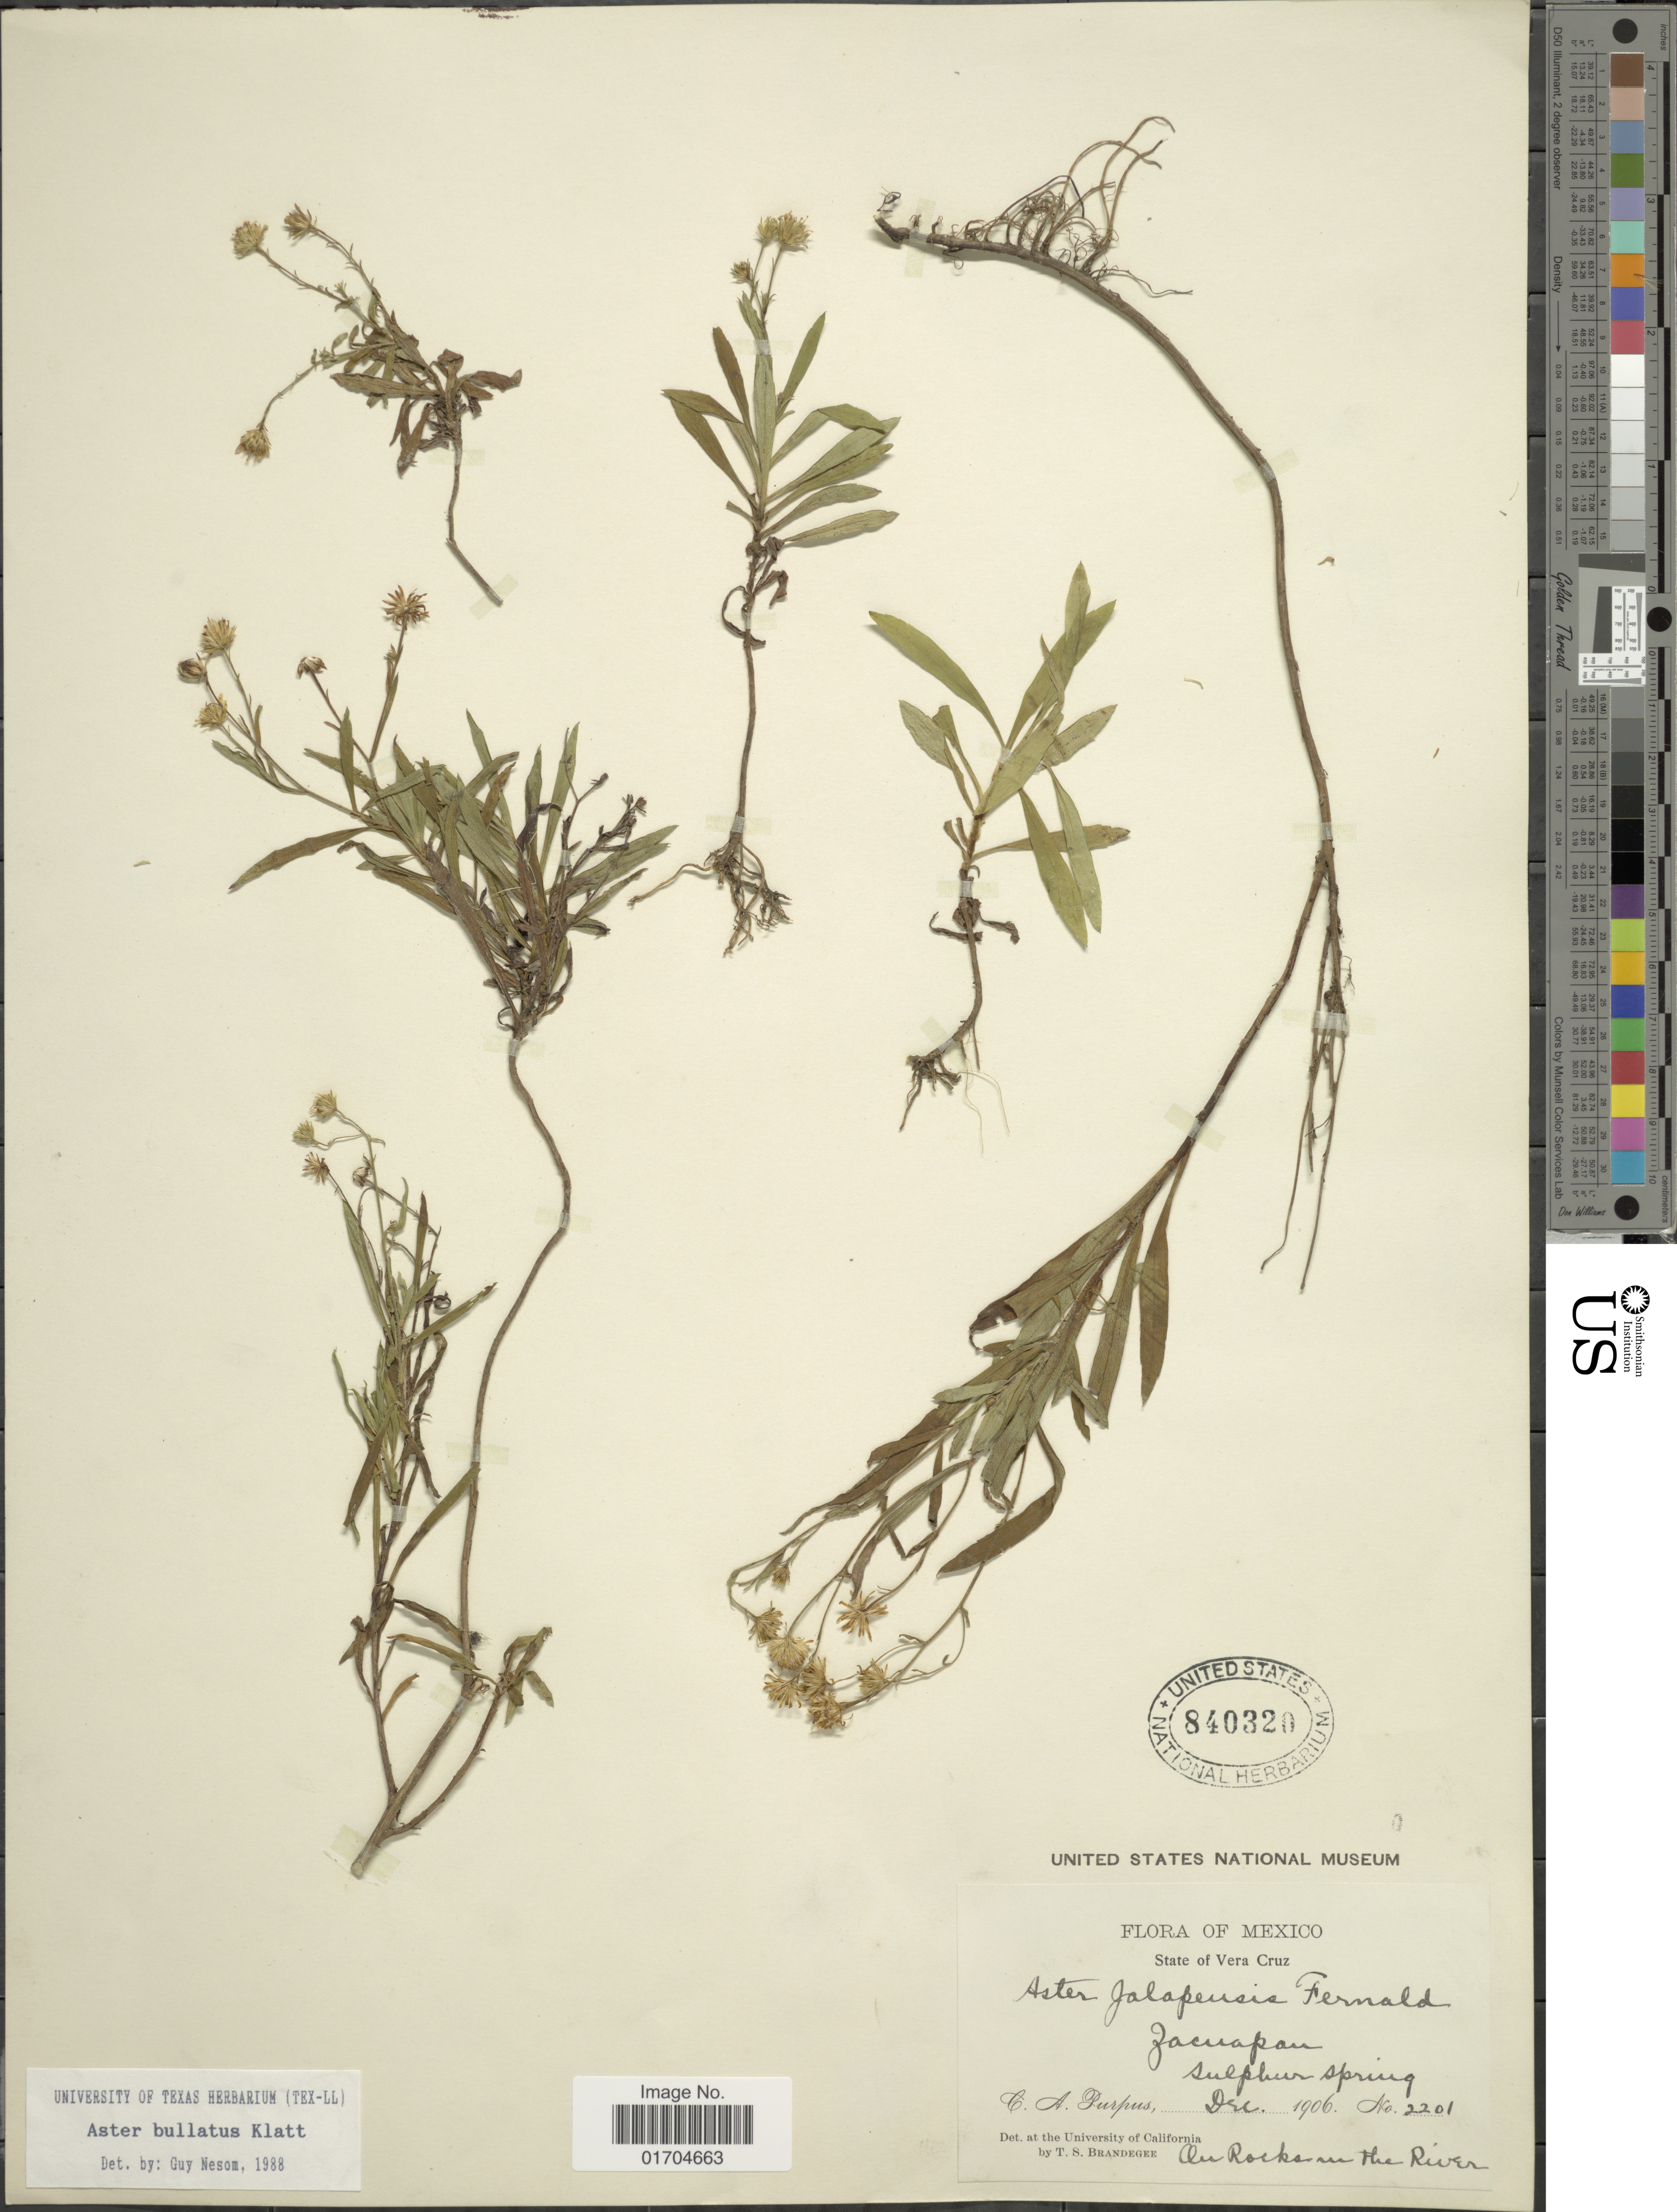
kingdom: Plantae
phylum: Tracheophyta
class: Magnoliopsida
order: Asterales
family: Asteraceae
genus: Symphyotrichum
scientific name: Symphyotrichum bullatum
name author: (Klatt) G.L. Nesom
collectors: C. A. Purpus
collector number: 2201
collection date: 1906-12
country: Mexico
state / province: Veracruz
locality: State of Vera Cruz. Zacuapan sulphur spring. On Rocks on the River.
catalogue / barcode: US 840320